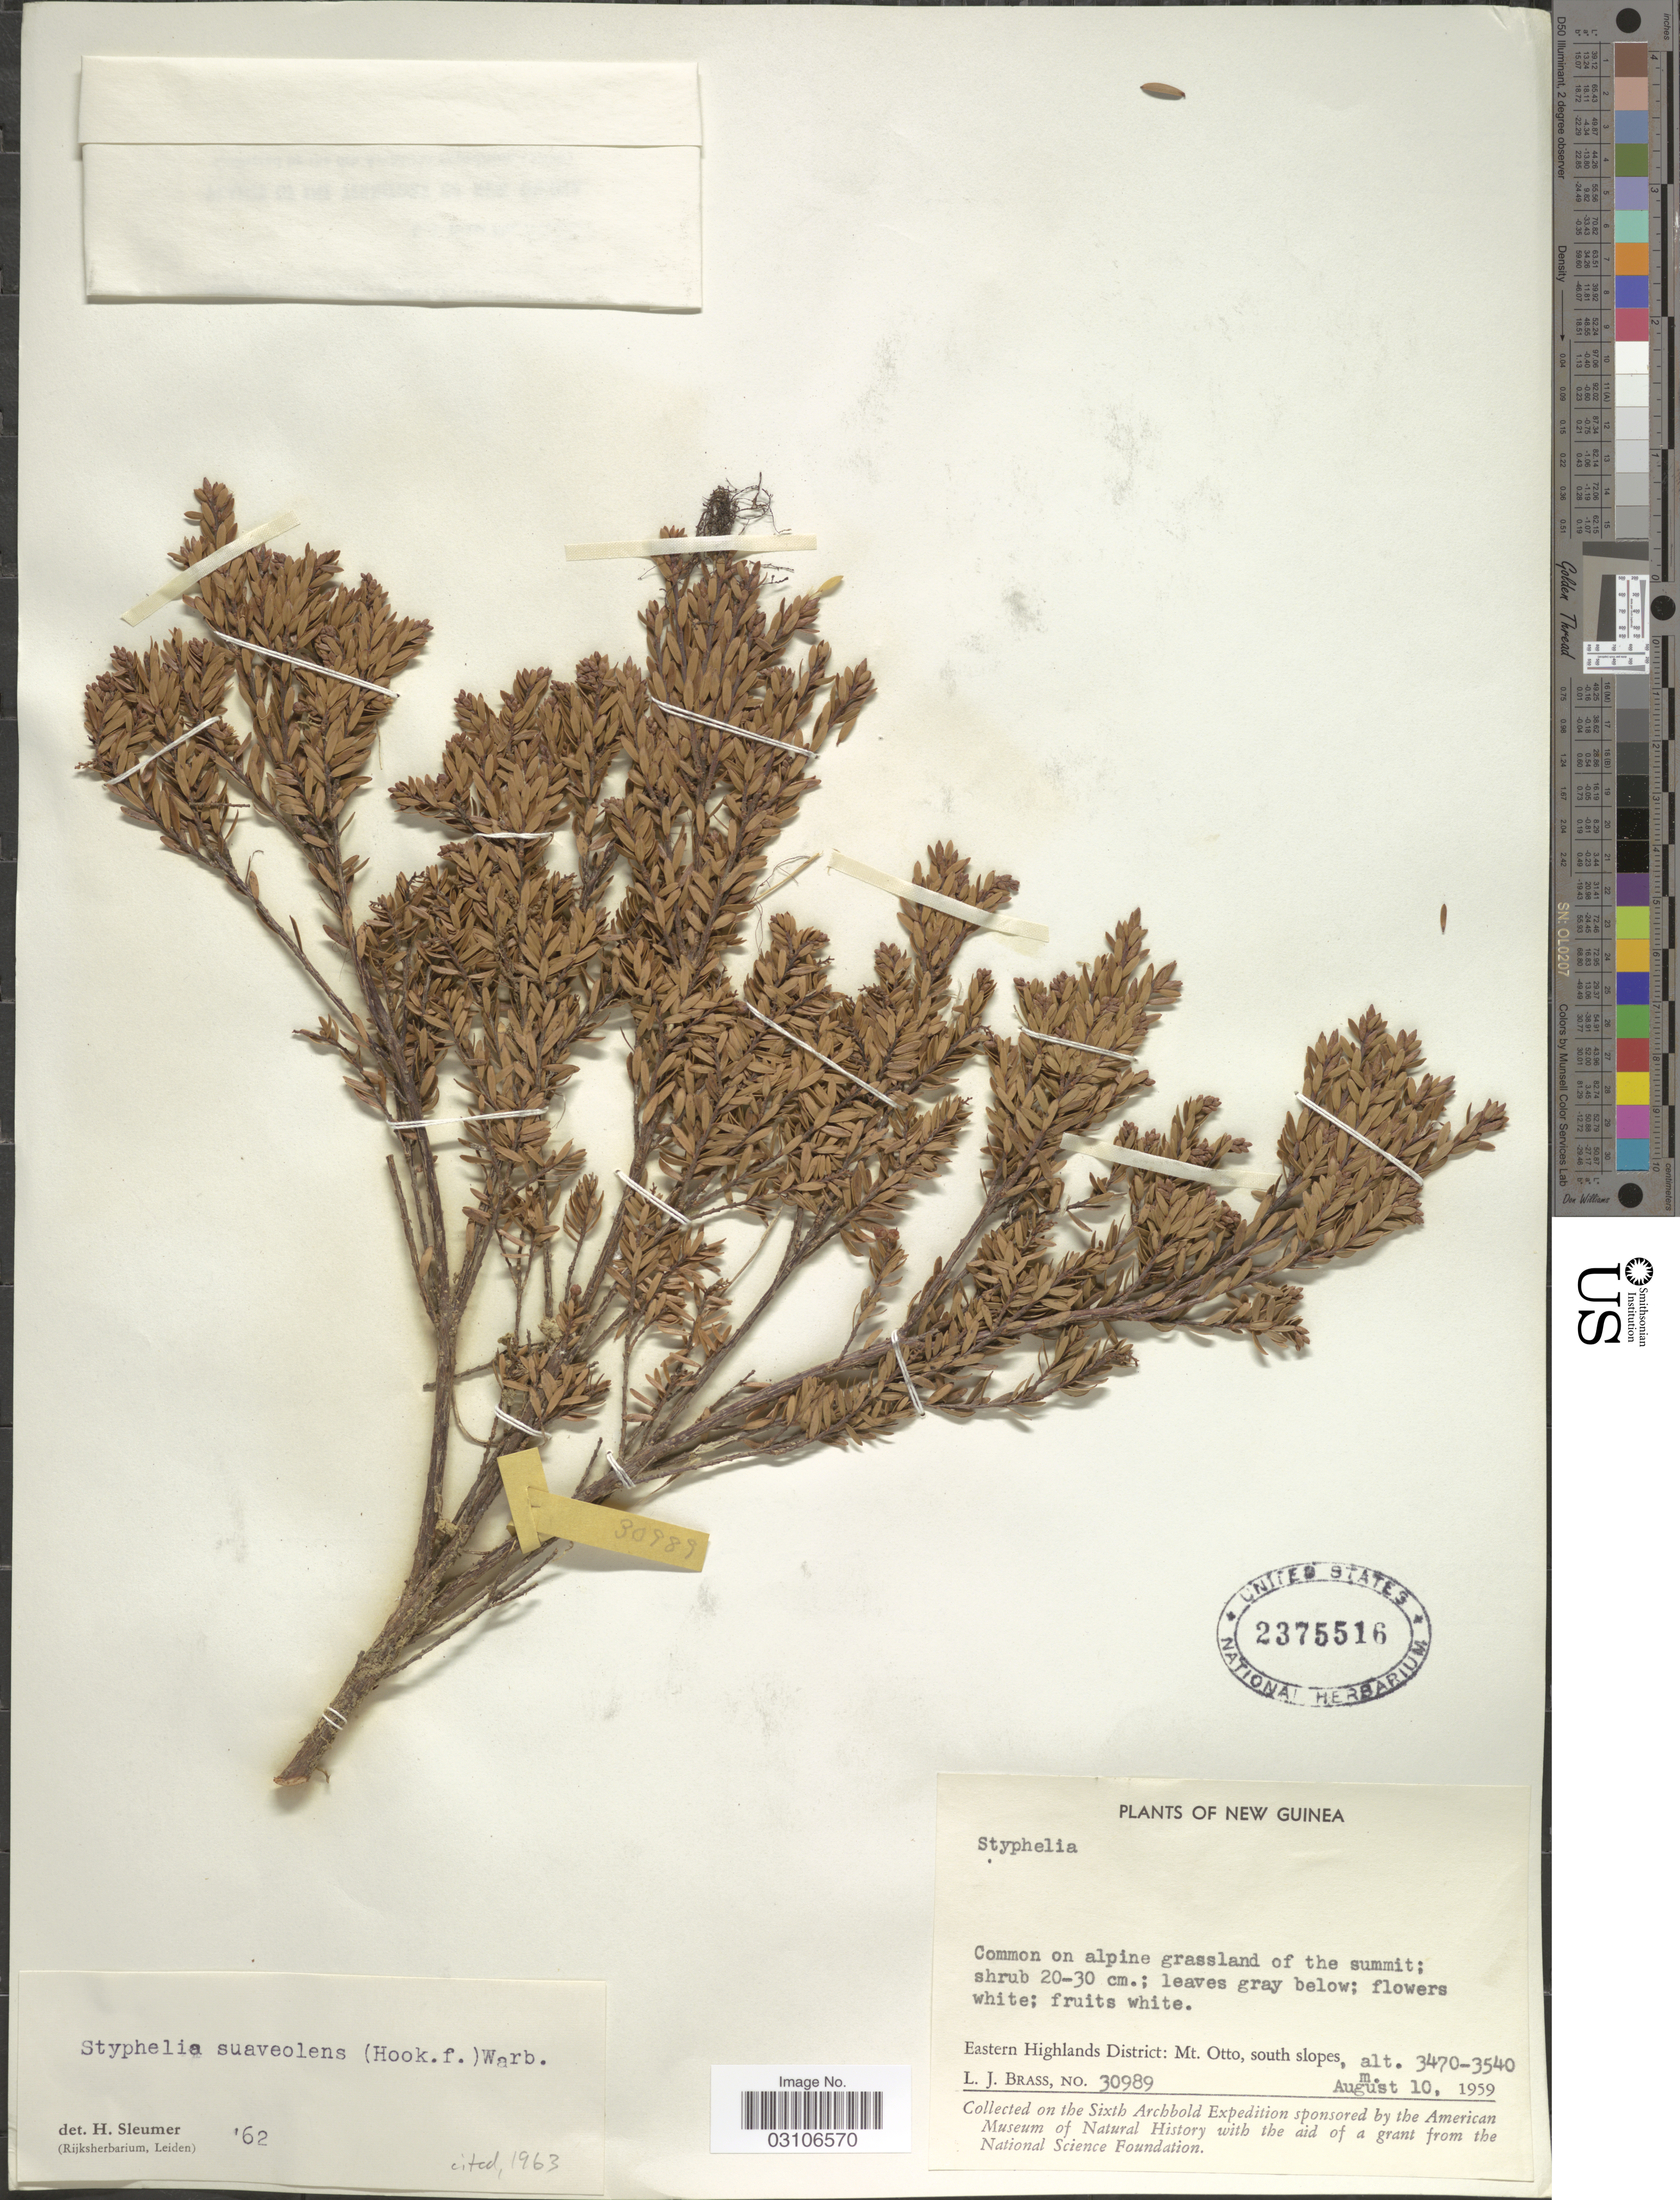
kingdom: Plantae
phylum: Tracheophyta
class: Magnoliopsida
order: Ericales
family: Ericaceae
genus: Styphelia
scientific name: Styphelia suaveolens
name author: (Hook. f.) Warb. ex P. Sarasin & Sarasin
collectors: L. J. Brass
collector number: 30989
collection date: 1959-08-10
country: Papua New Guinea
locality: New Guinea. Eastern Highlands District: Mt. Otto, south slopes.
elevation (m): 3470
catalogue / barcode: US 2375516